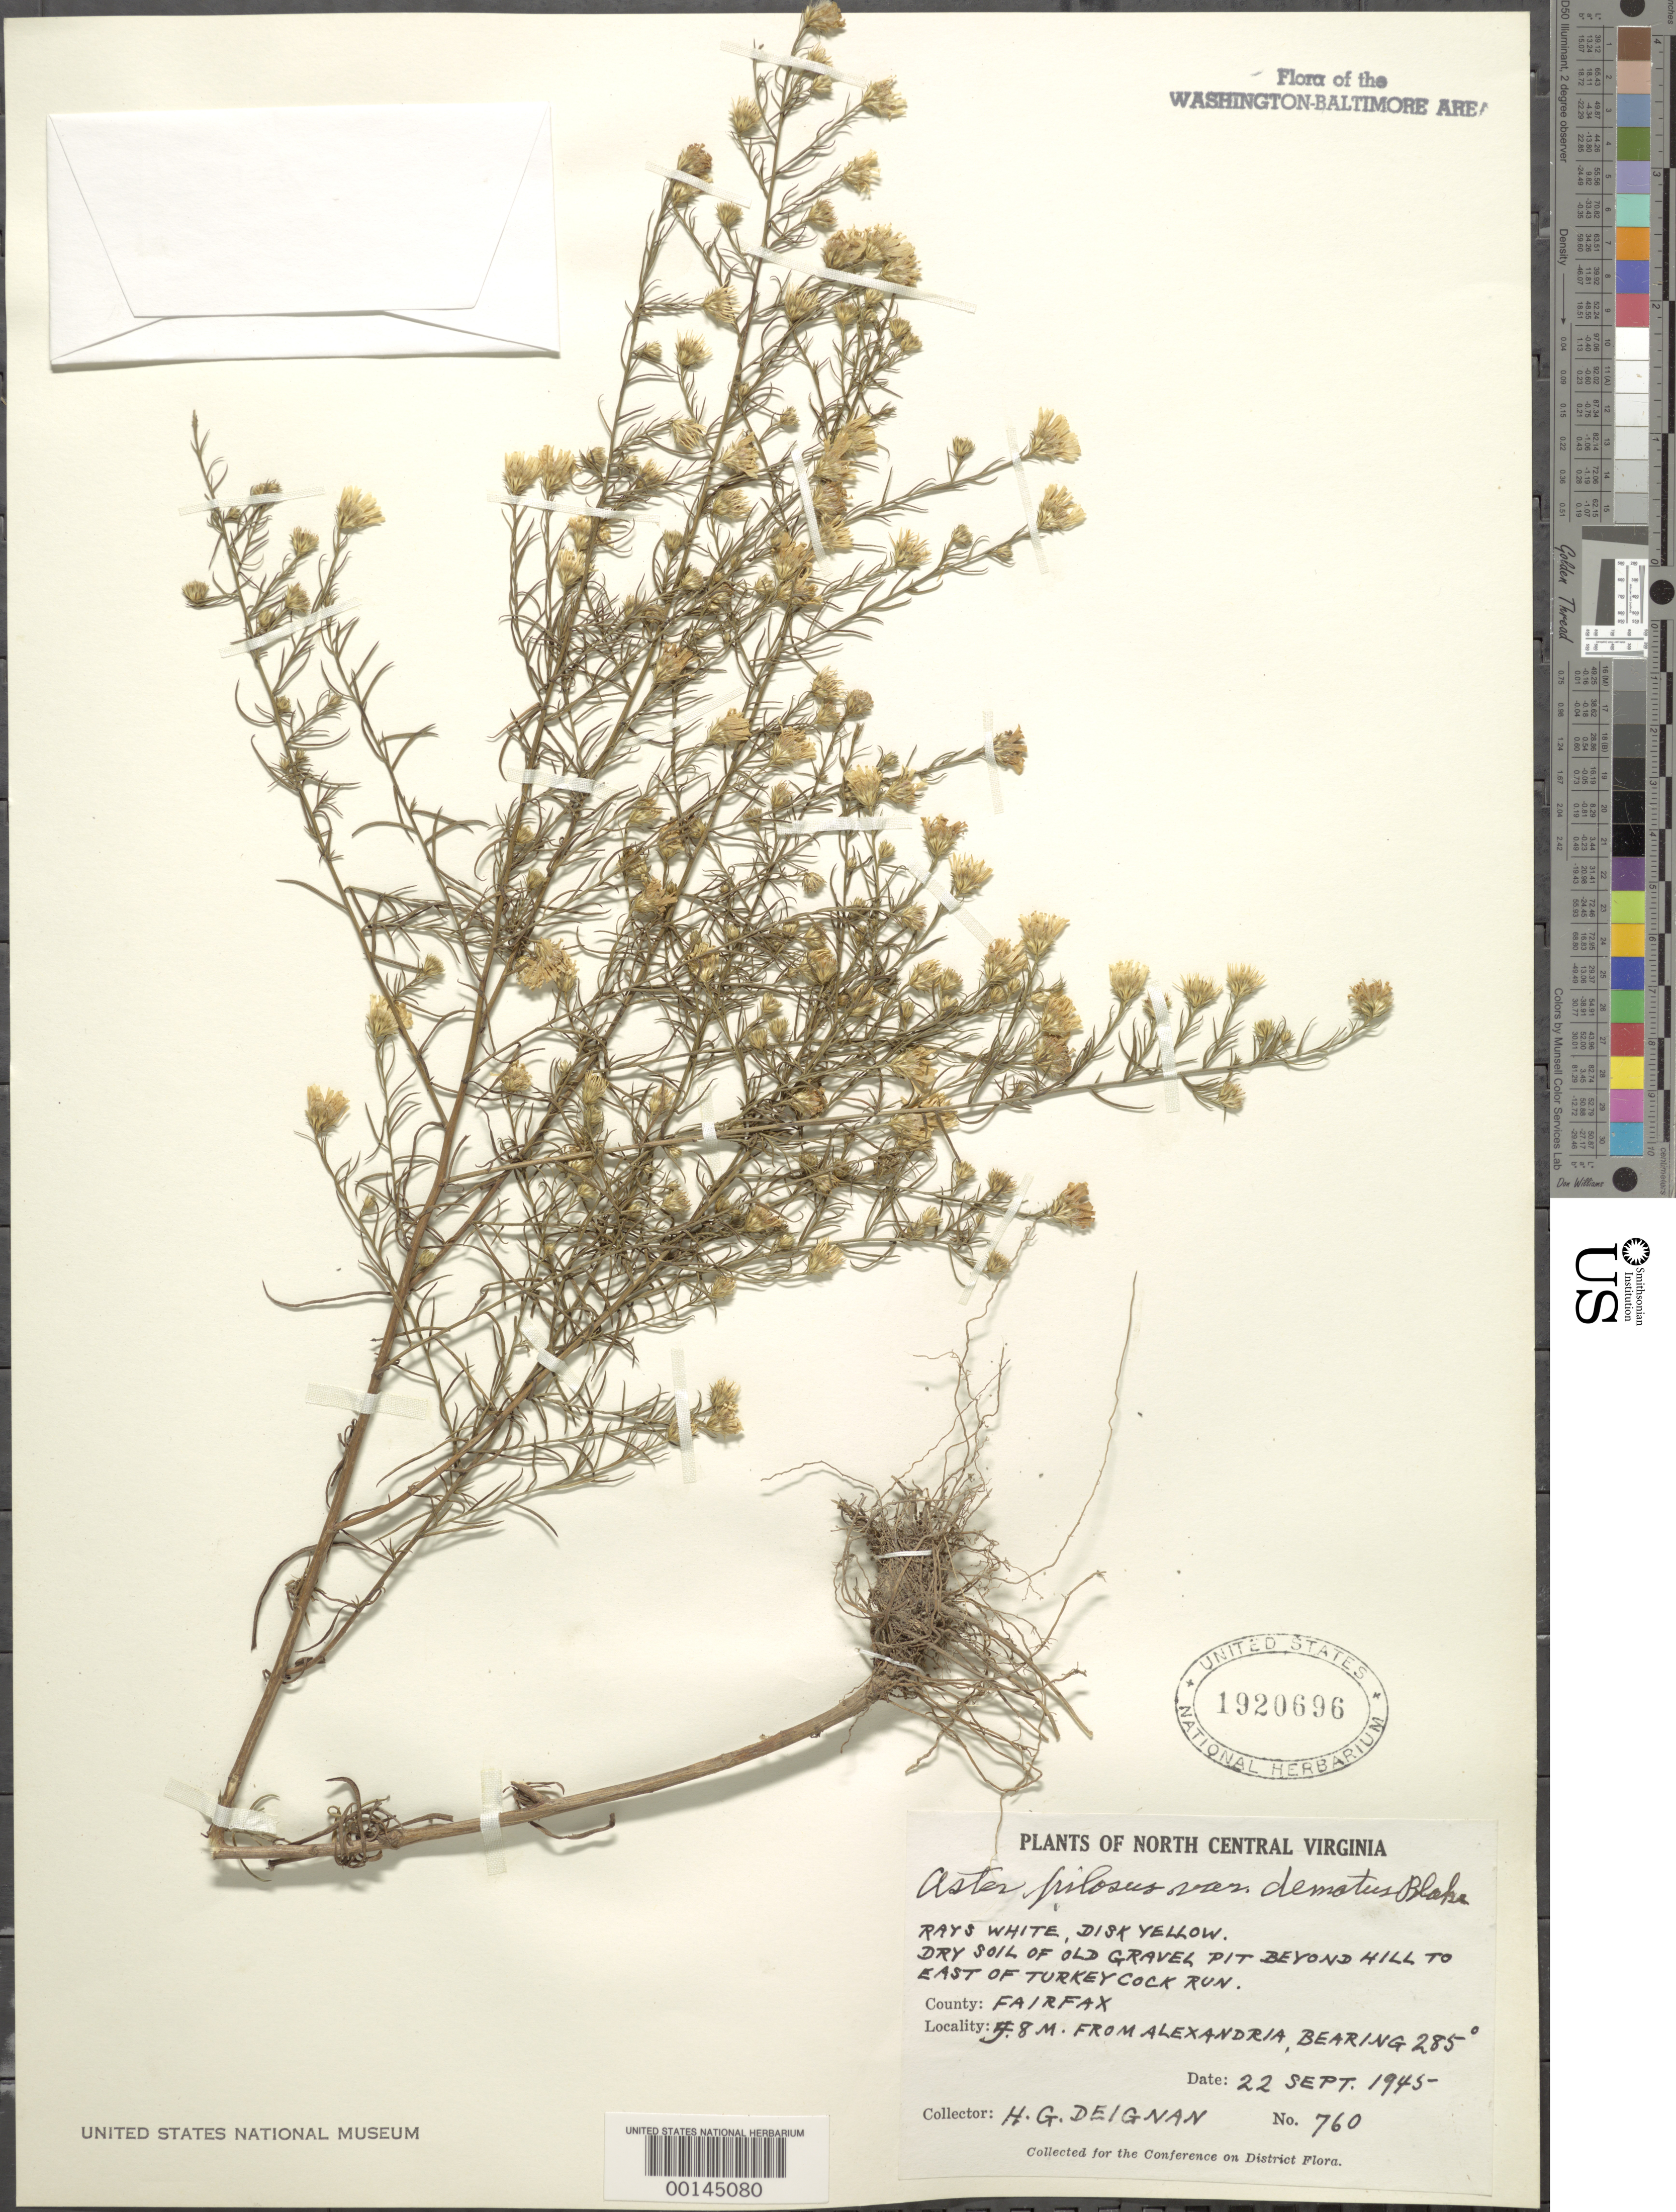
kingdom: Plantae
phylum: Tracheophyta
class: Magnoliopsida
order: Asterales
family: Asteraceae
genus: Symphyotrichum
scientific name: Symphyotrichum pilosum var. pringlei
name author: (A. Gray) G.L. Nesom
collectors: H. Deignan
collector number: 760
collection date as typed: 22 Sep 1945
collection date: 1945-09-22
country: United States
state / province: Virginia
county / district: Fairfax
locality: East of Turkey Cock Run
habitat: Old gravel pit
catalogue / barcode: US 1920696